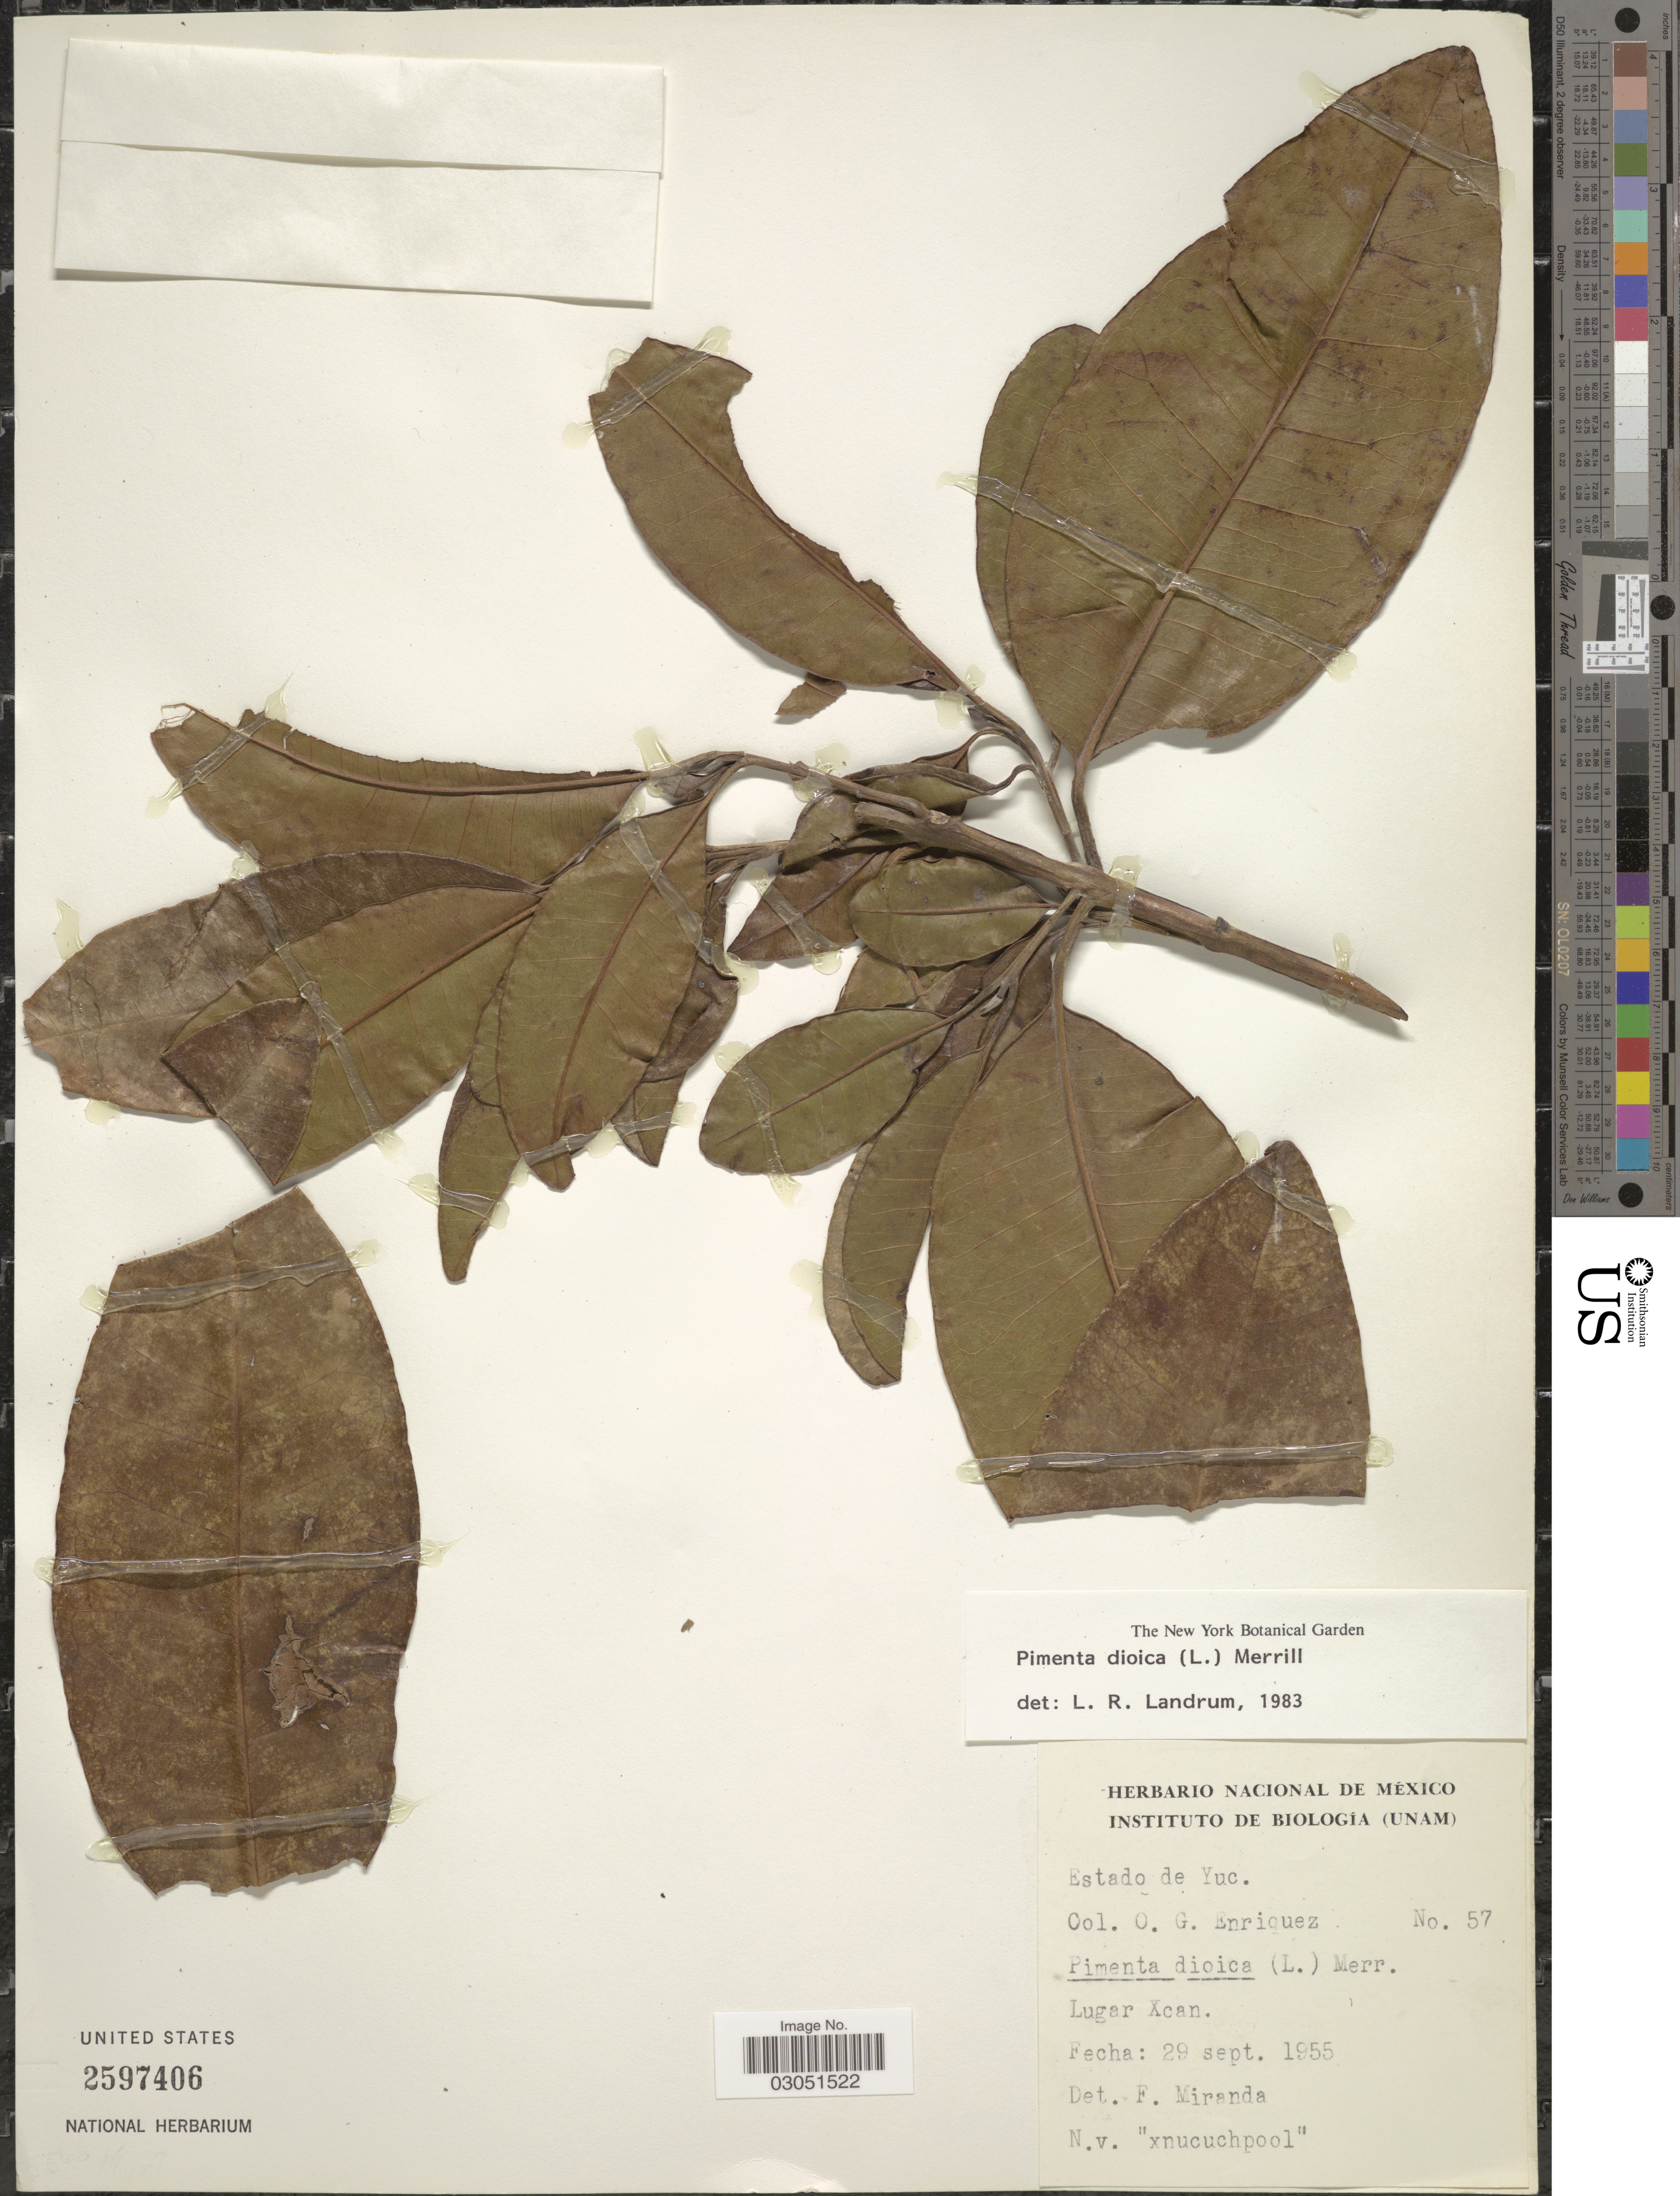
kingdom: Plantae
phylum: Tracheophyta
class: Magnoliopsida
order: Myrtales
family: Myrtaceae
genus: Pimenta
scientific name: Pimenta dioica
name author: (L.) Merr.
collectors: O. Enriquez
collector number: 57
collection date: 1955-09-29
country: Mexico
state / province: Yucatán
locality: Estado de Yuc. Lugar Xcan.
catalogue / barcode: US 2597406